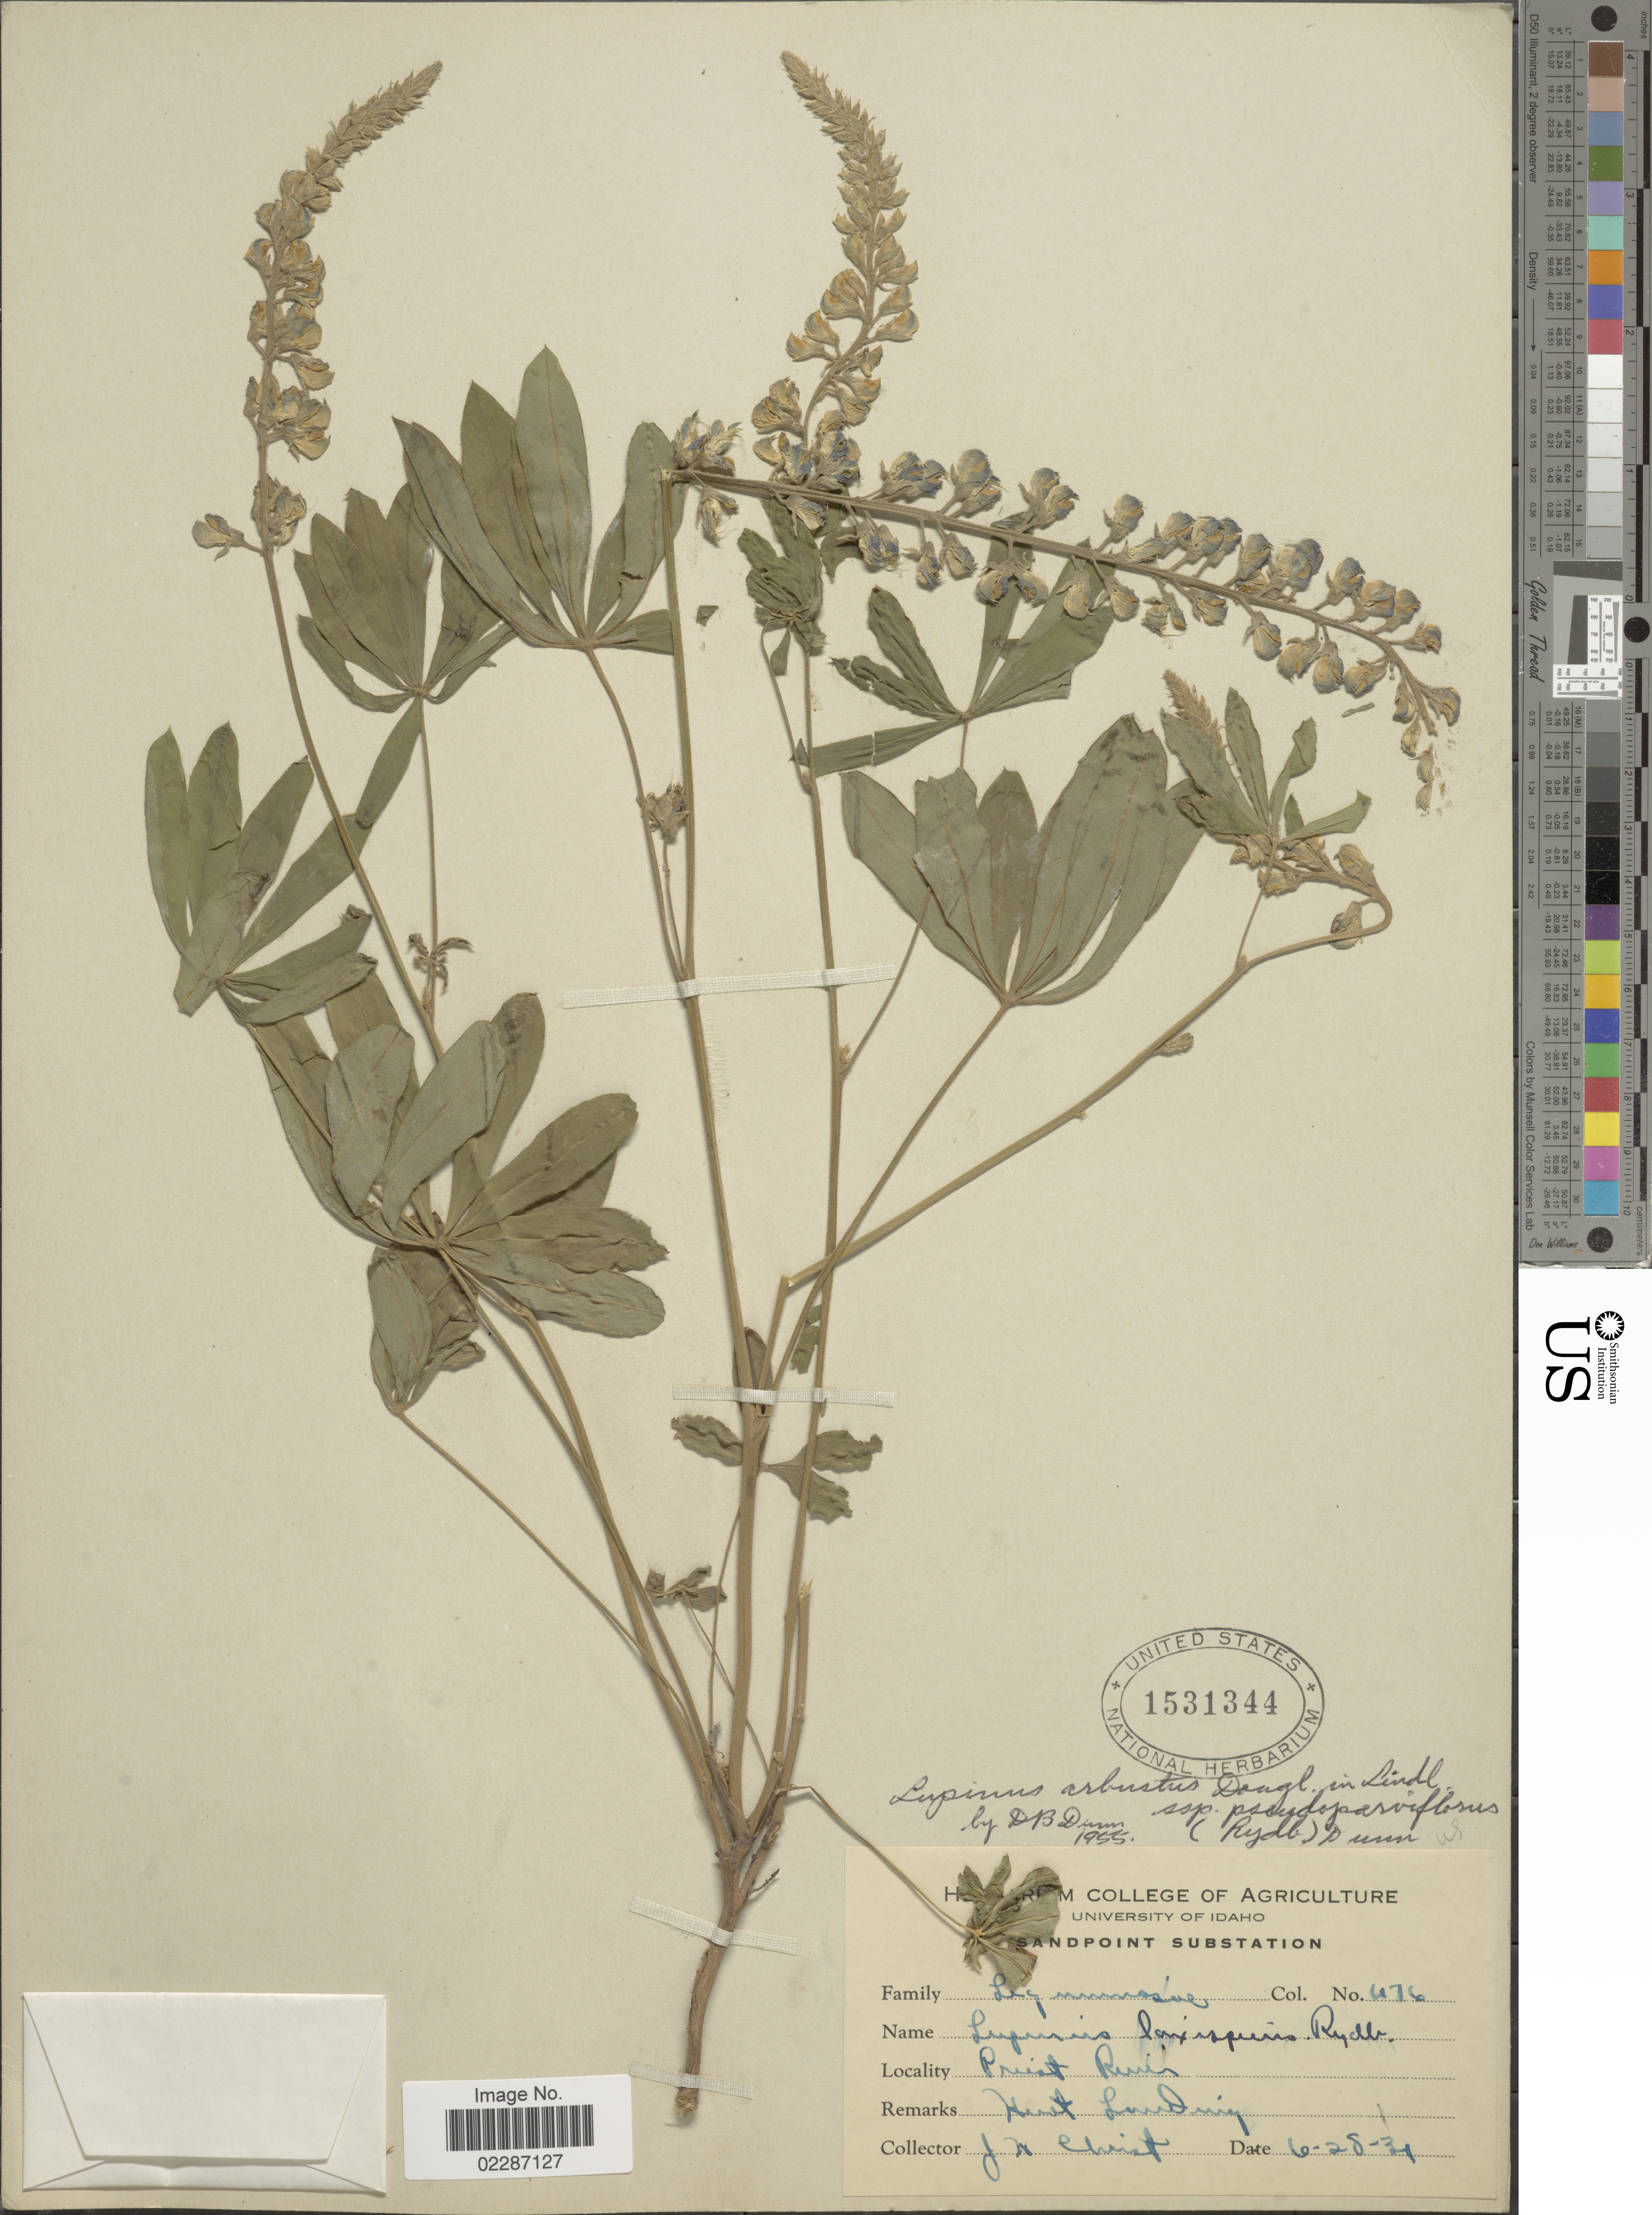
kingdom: Plantae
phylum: Tracheophyta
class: Magnoliopsida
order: Fabales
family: Fabaceae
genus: Lupinus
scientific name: Lupinus pseudoparviflorus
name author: Rydb.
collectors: J. H. Christ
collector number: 476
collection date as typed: Transcribed d/m/y: 28/6/34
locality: Priest Ruines [interpreted]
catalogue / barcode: US 1531344